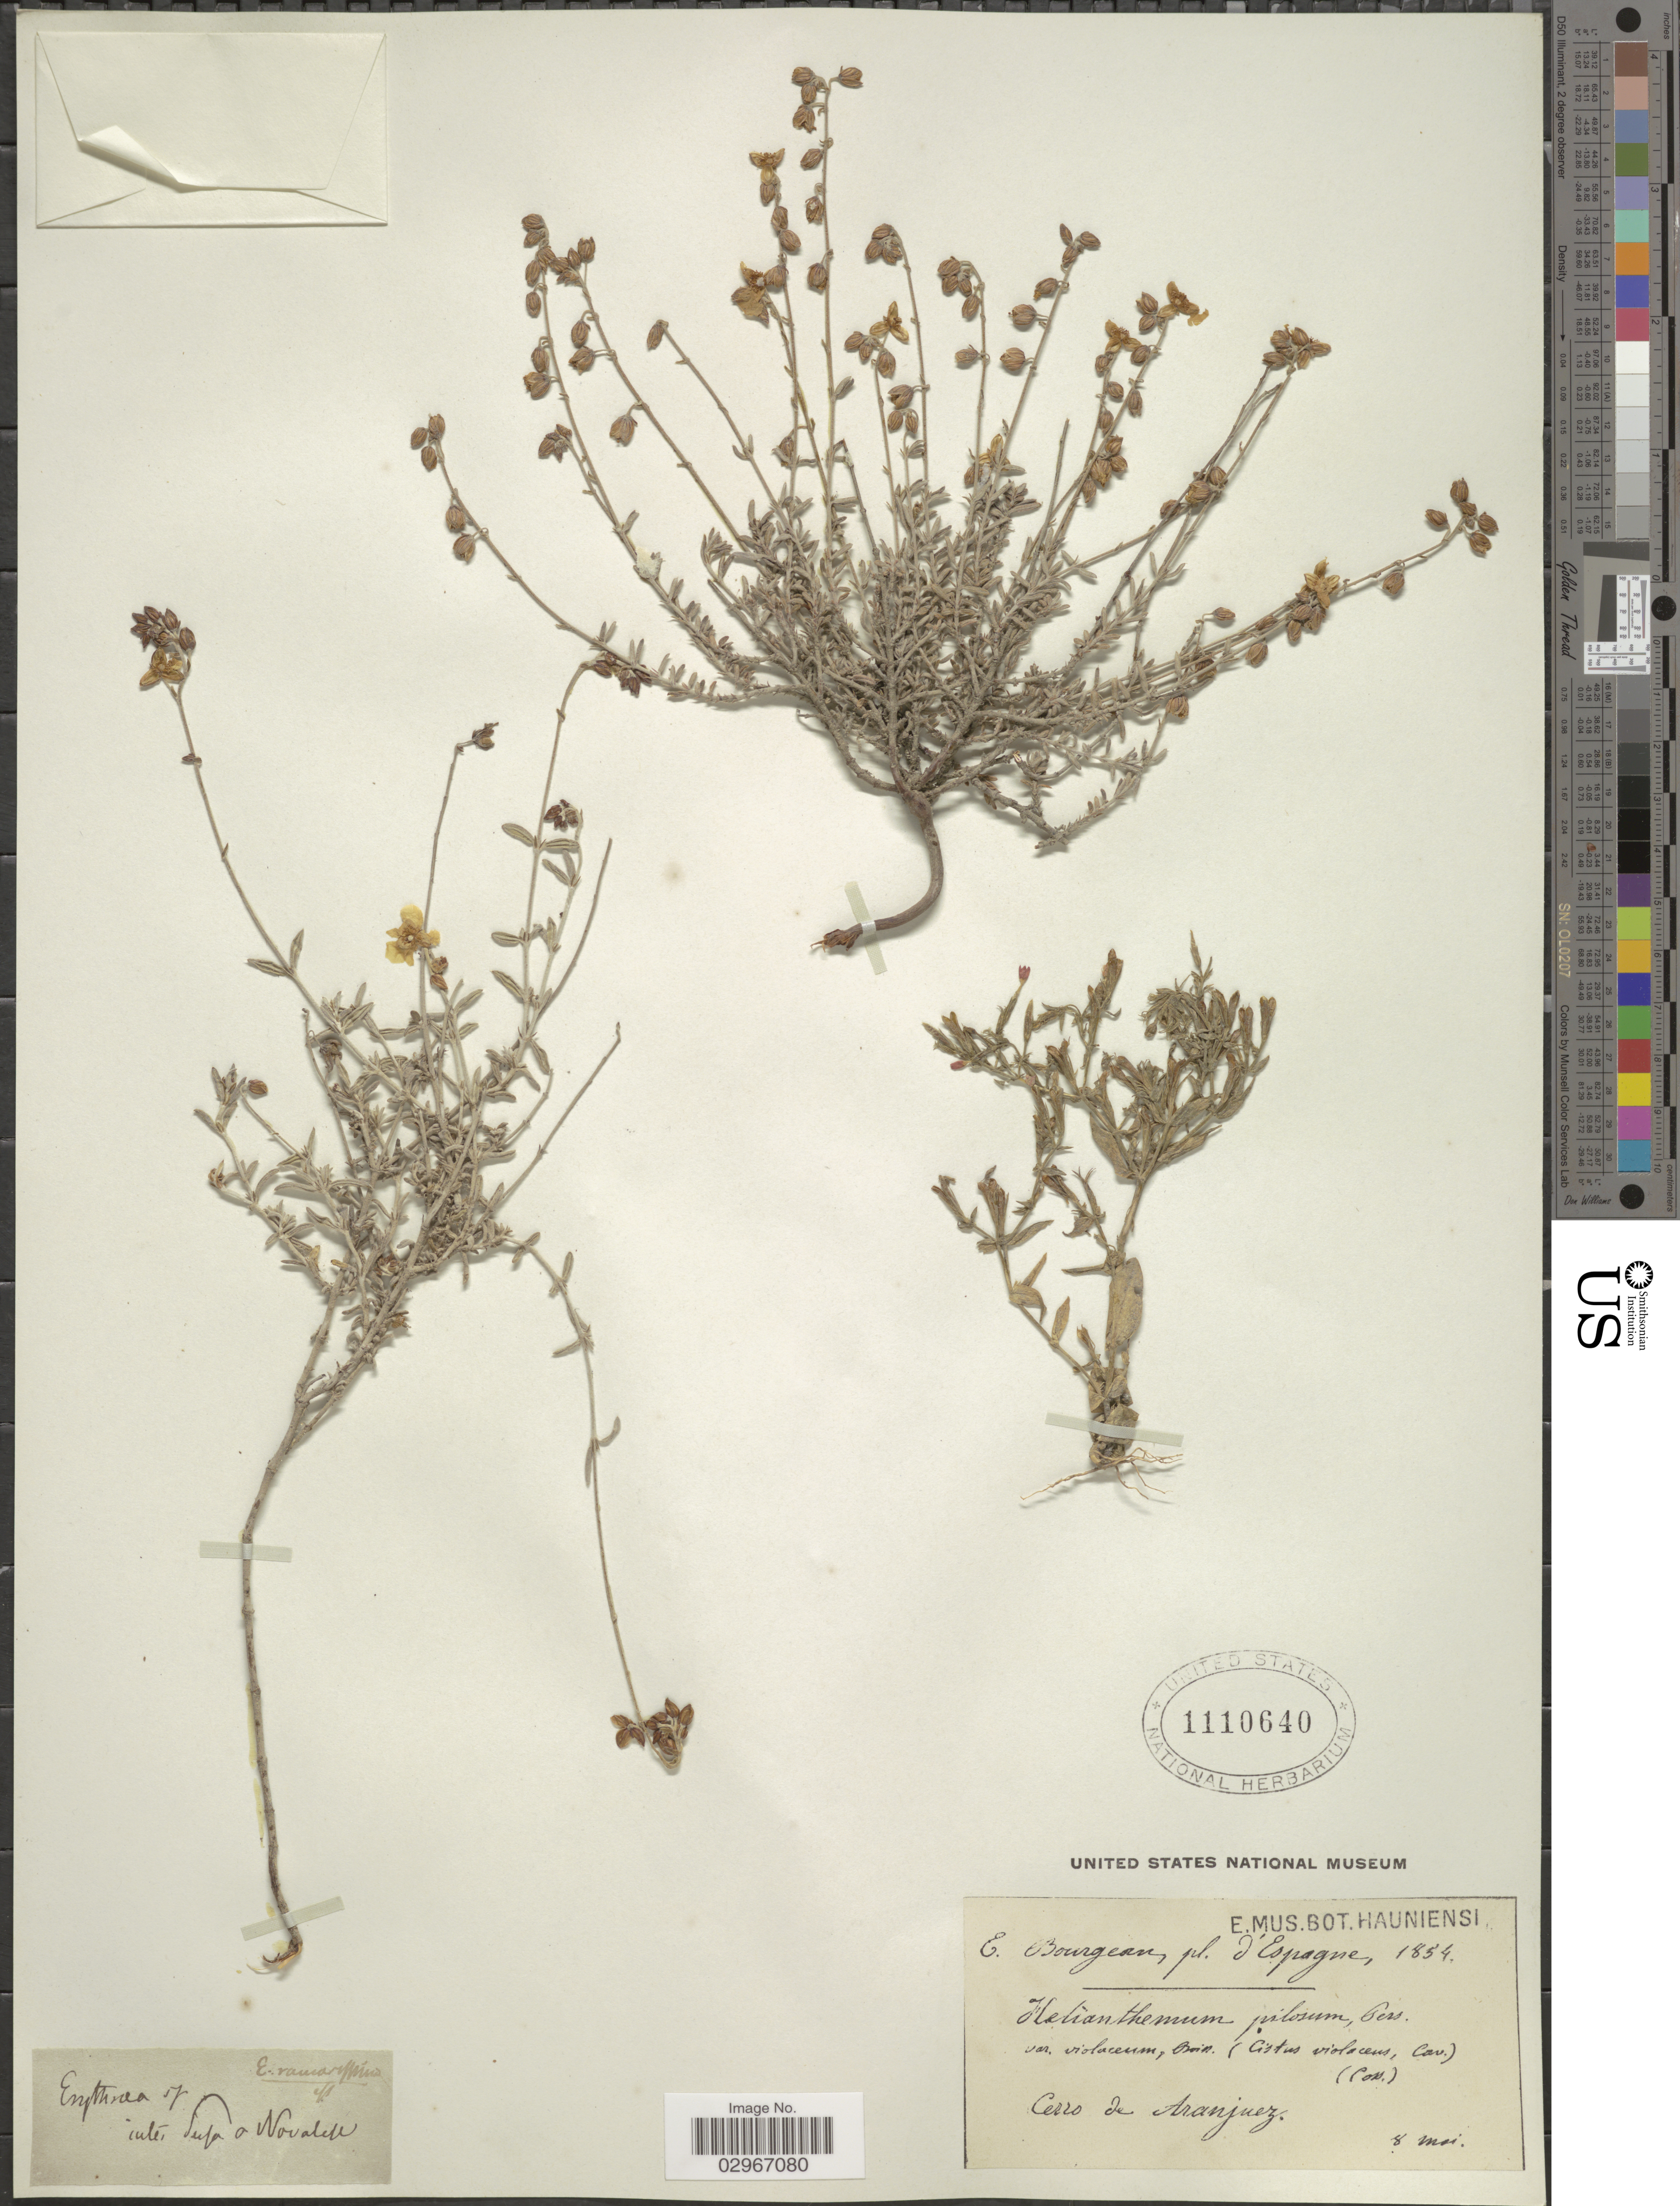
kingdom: Plantae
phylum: Tracheophyta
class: Magnoliopsida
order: Malvales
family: Cistaceae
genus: Helianthemum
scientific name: Helianthemum pilosum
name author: (L.) Pers.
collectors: E. Bourgeau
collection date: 1854-05-08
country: Spain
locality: Cerro de Aranjuez.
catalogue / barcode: US 1110640